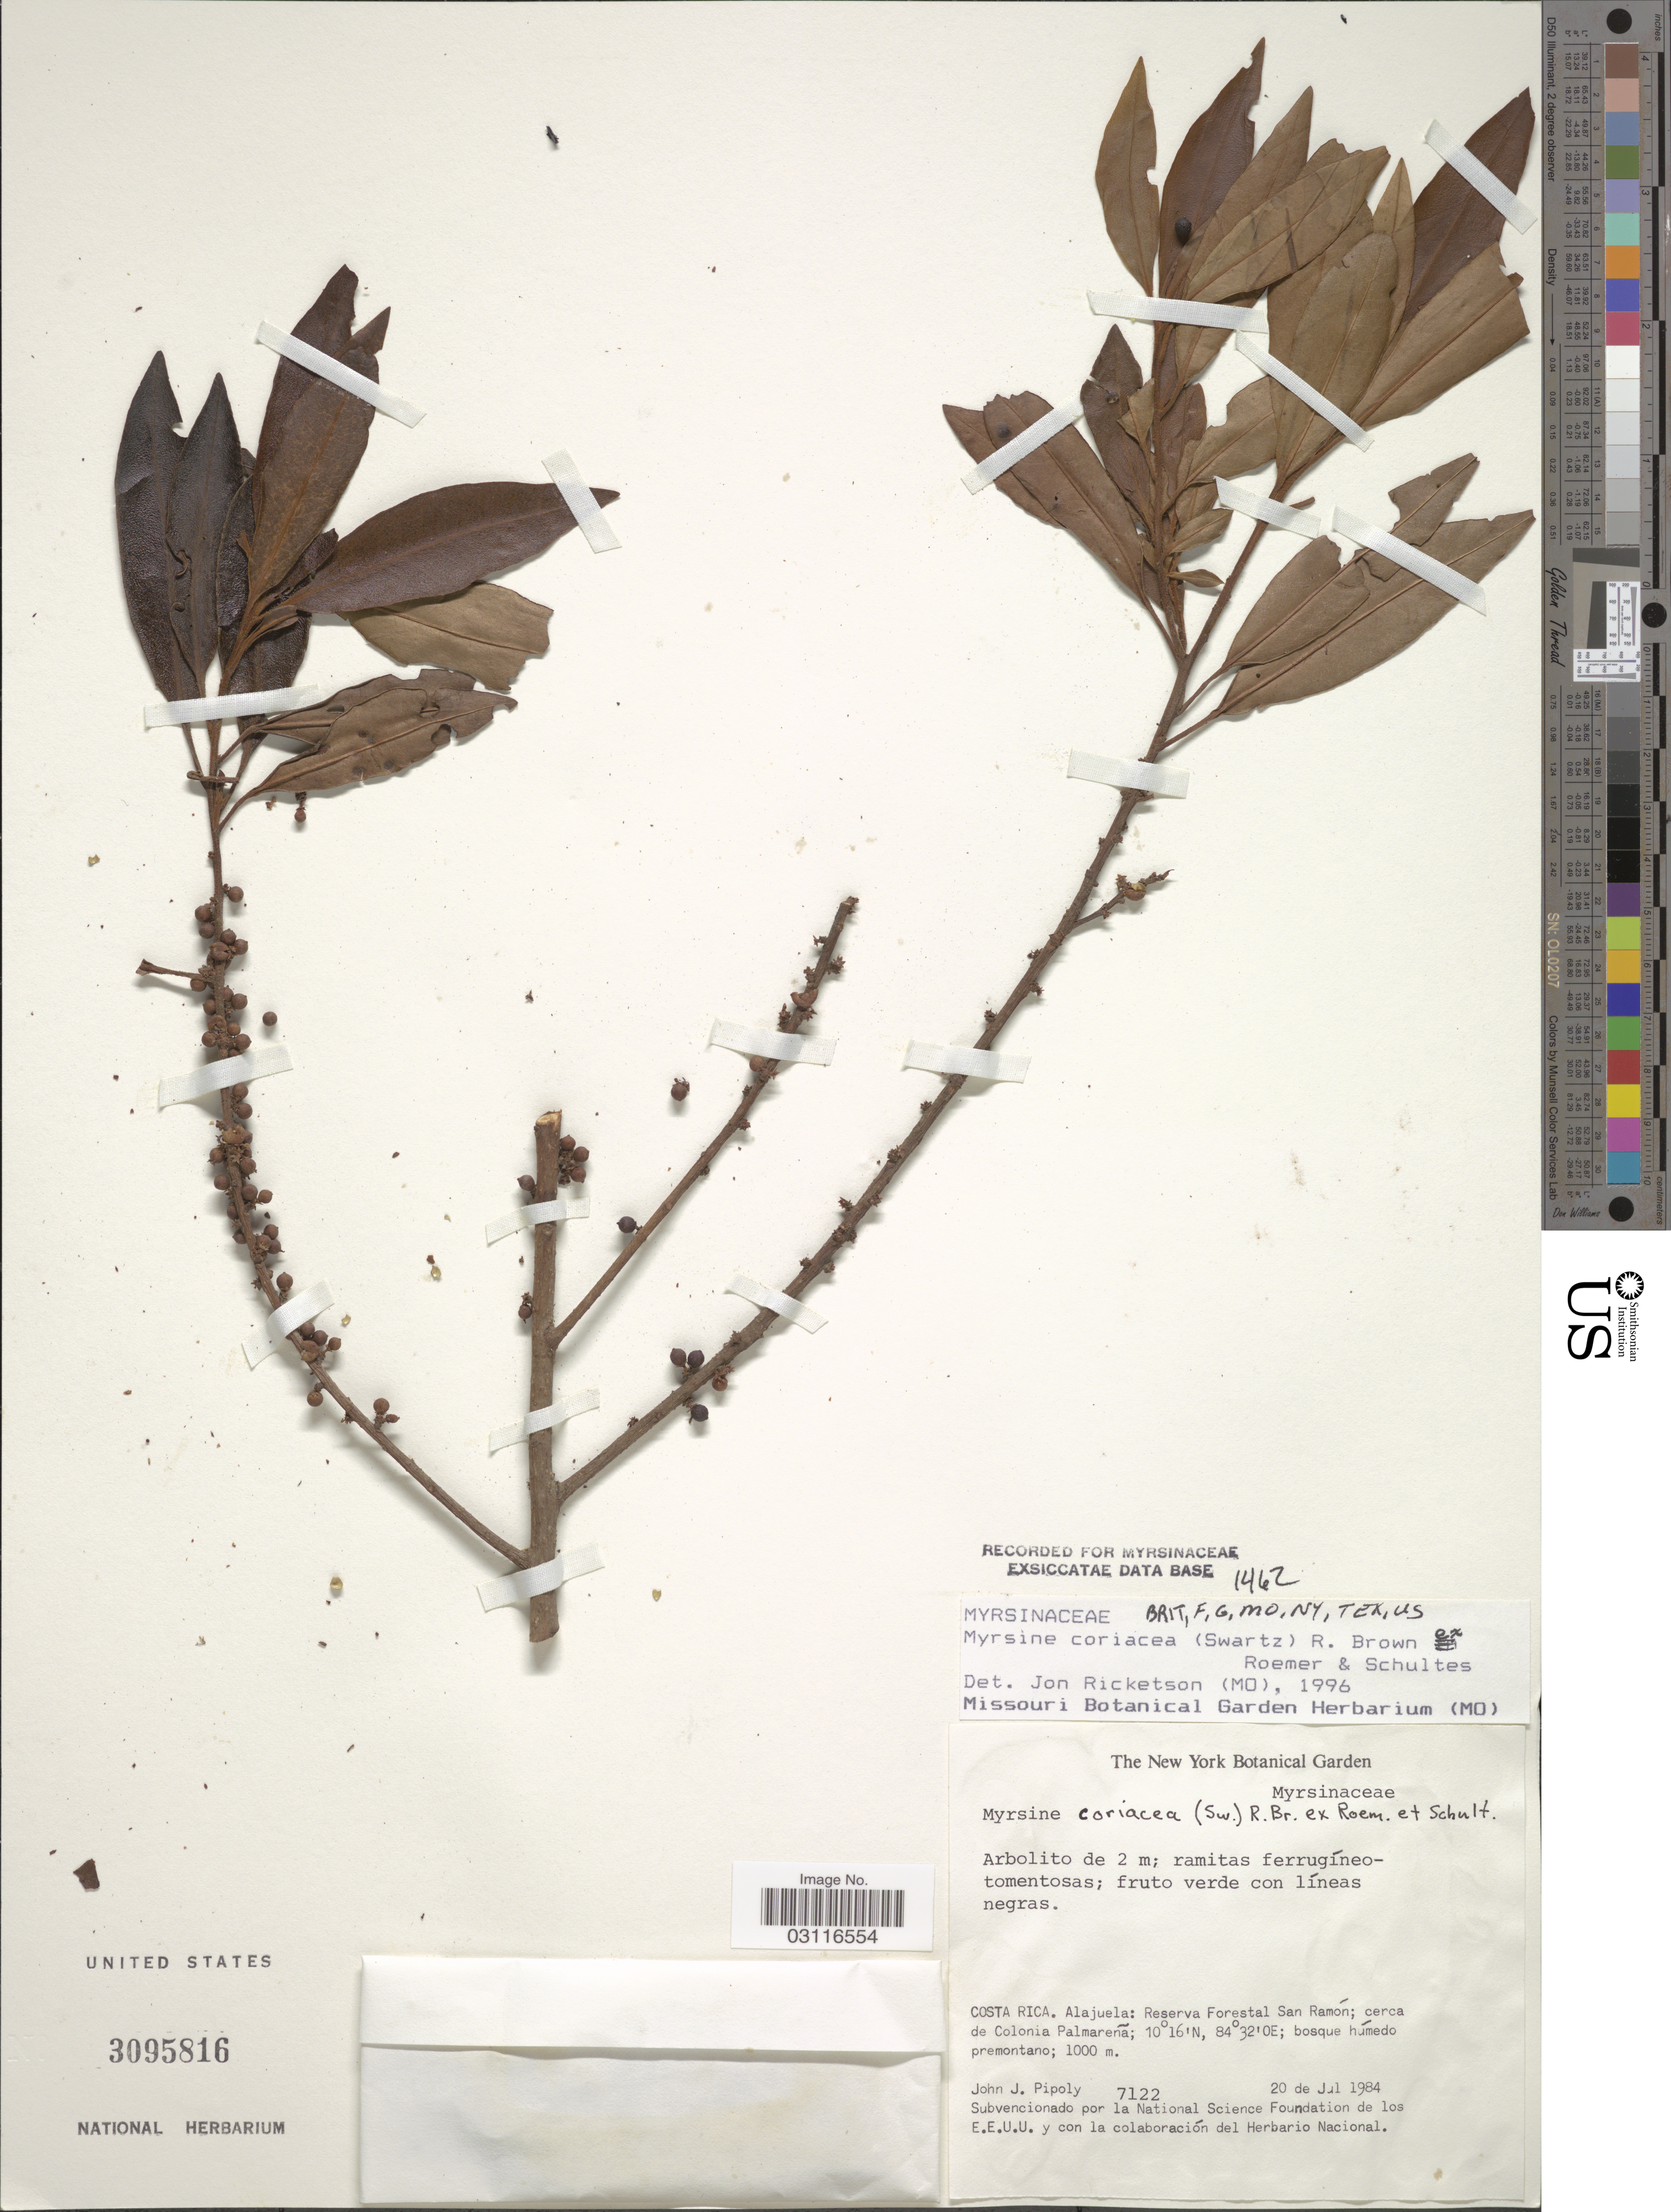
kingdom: Plantae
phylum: Tracheophyta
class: Magnoliopsida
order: Ericales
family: Primulaceae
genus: Myrsine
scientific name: Myrsine coriacea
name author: (Sw.) R. Br. ex Roem. & Schult.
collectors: J. J. Pipoly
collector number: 7122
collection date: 1984-07-20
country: Costa Rica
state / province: Alajuela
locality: Reserva Forestal San Ramón; cerca de Colonia Palmareña.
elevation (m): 1000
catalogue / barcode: US 3095816